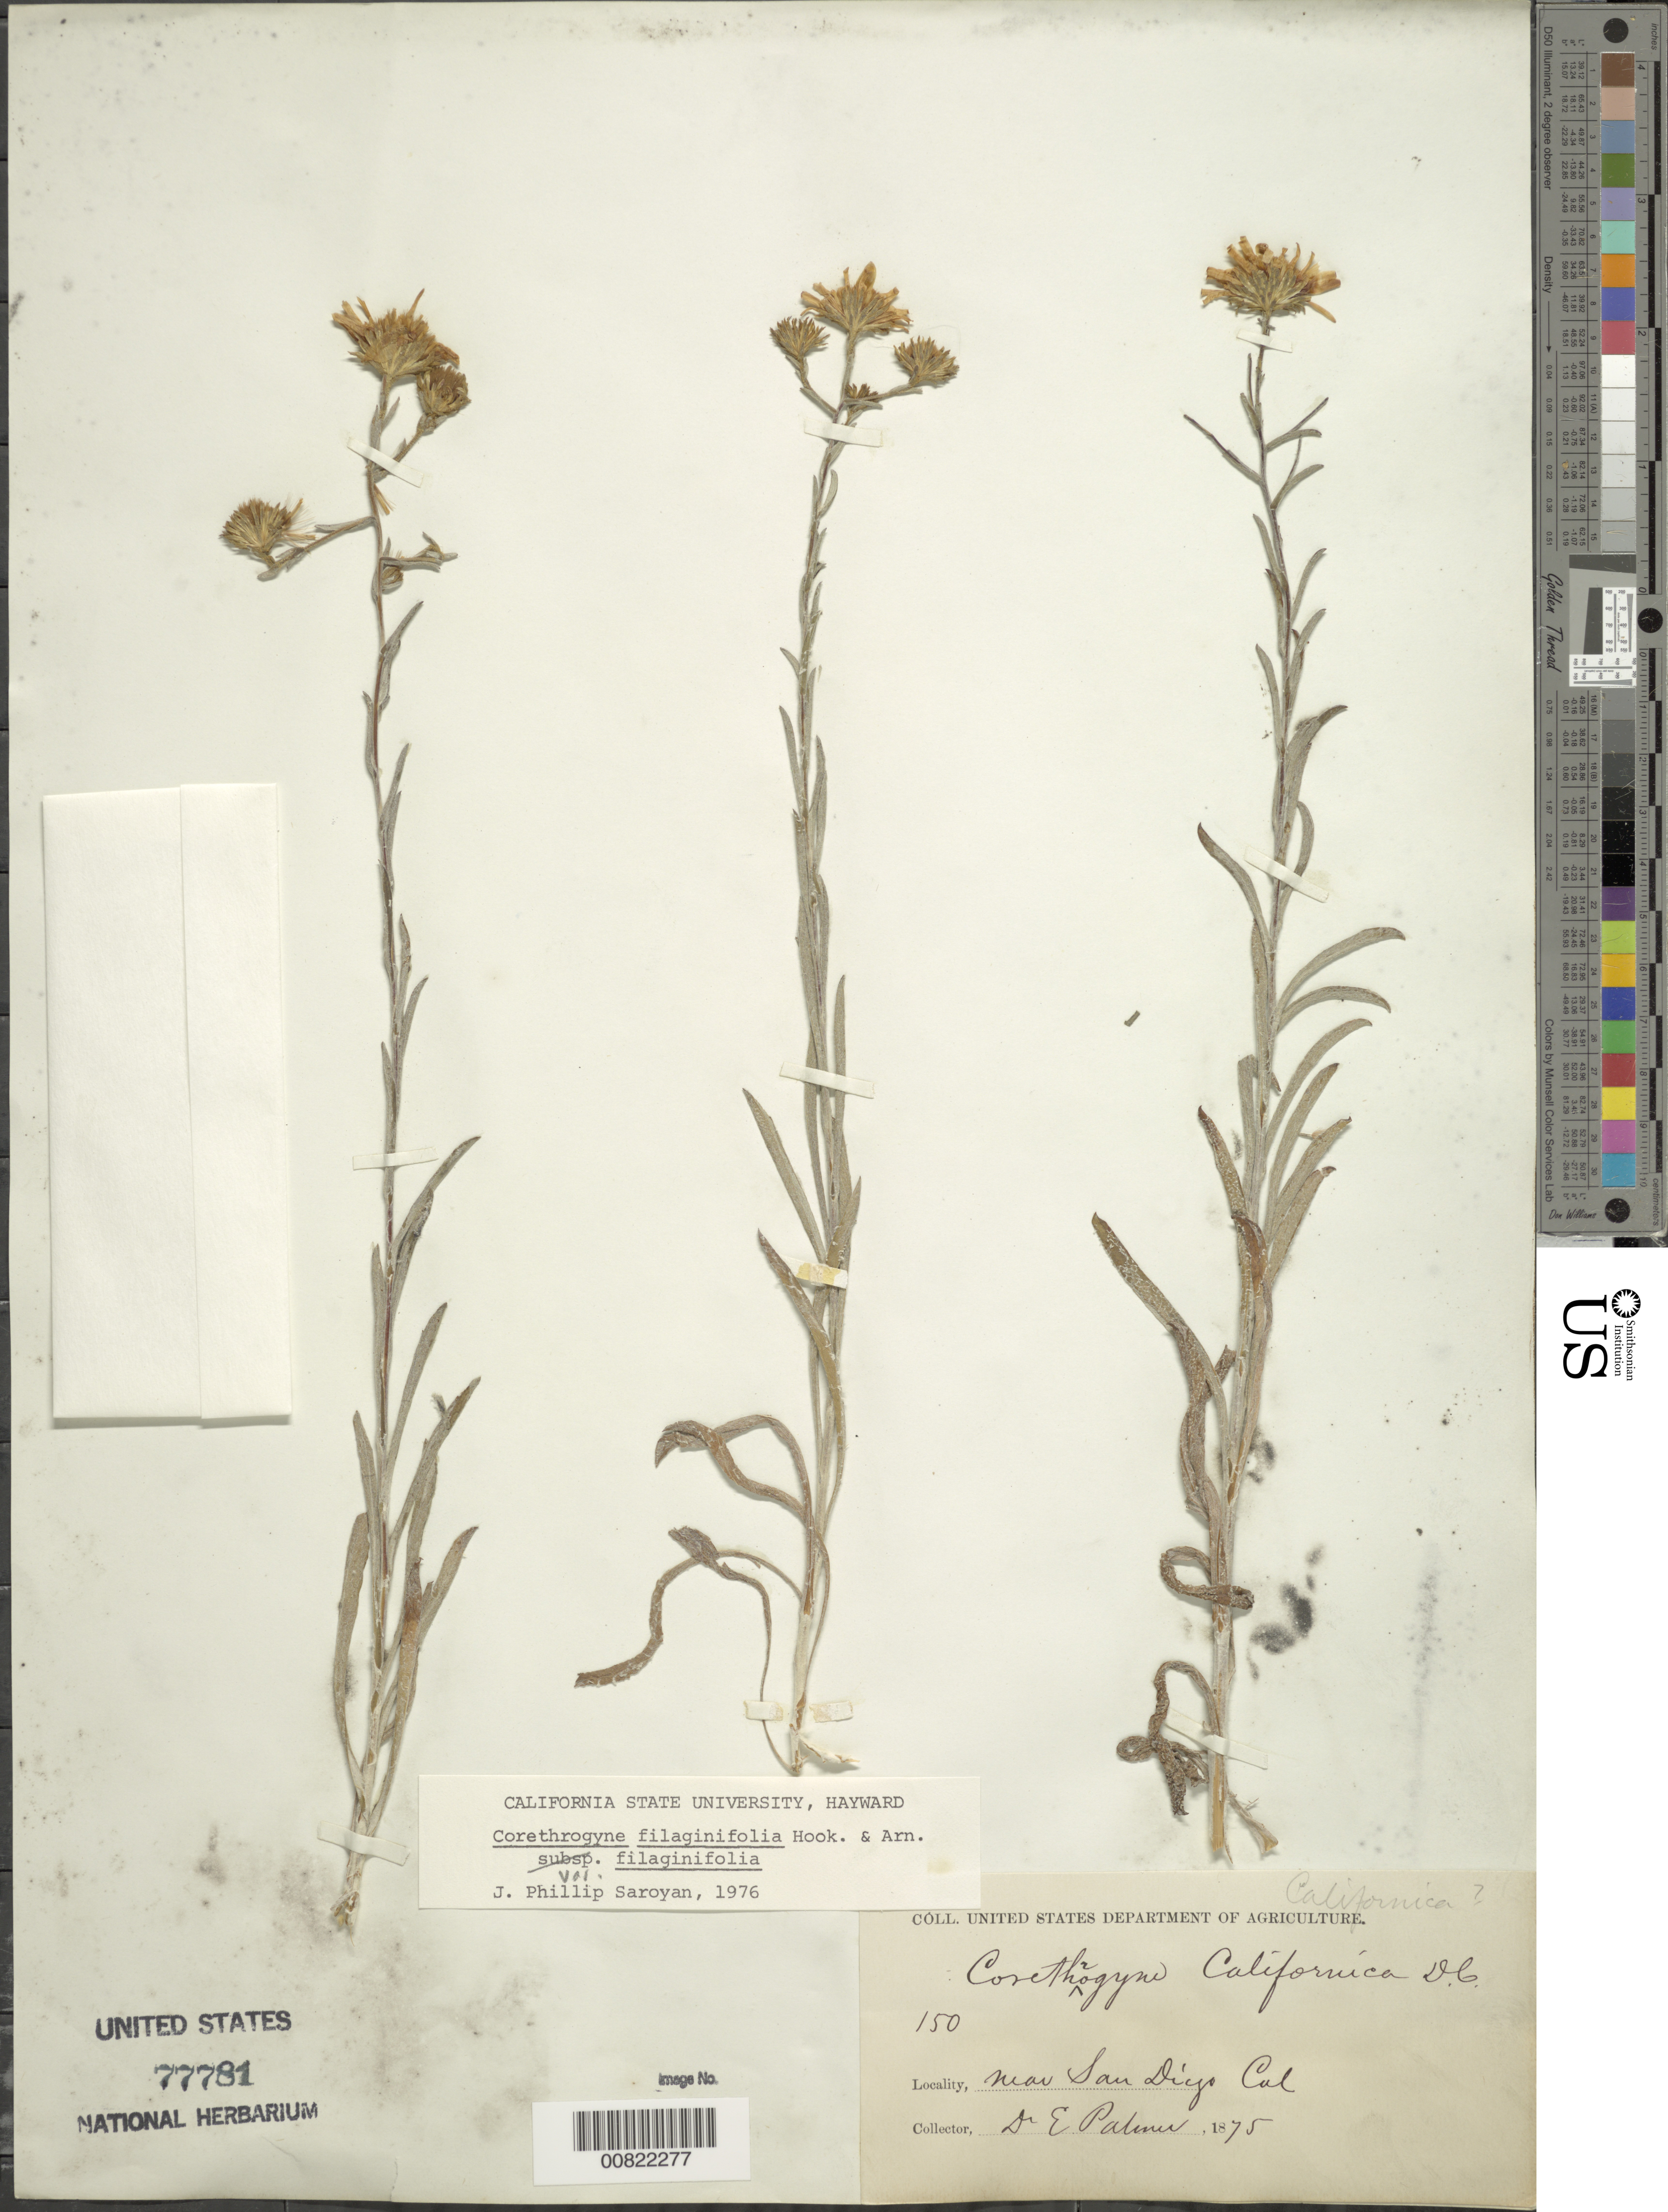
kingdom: Plantae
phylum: Tracheophyta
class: Magnoliopsida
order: Asterales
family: Asteraceae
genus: Corethrogyne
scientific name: Corethrogyne filaginifolia var. filaginifolia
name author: (Hook.) Nutt.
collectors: E. Palmer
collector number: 150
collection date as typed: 1875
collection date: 1875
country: United States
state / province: California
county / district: San Diego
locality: Near San Diego, California.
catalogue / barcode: US 77781